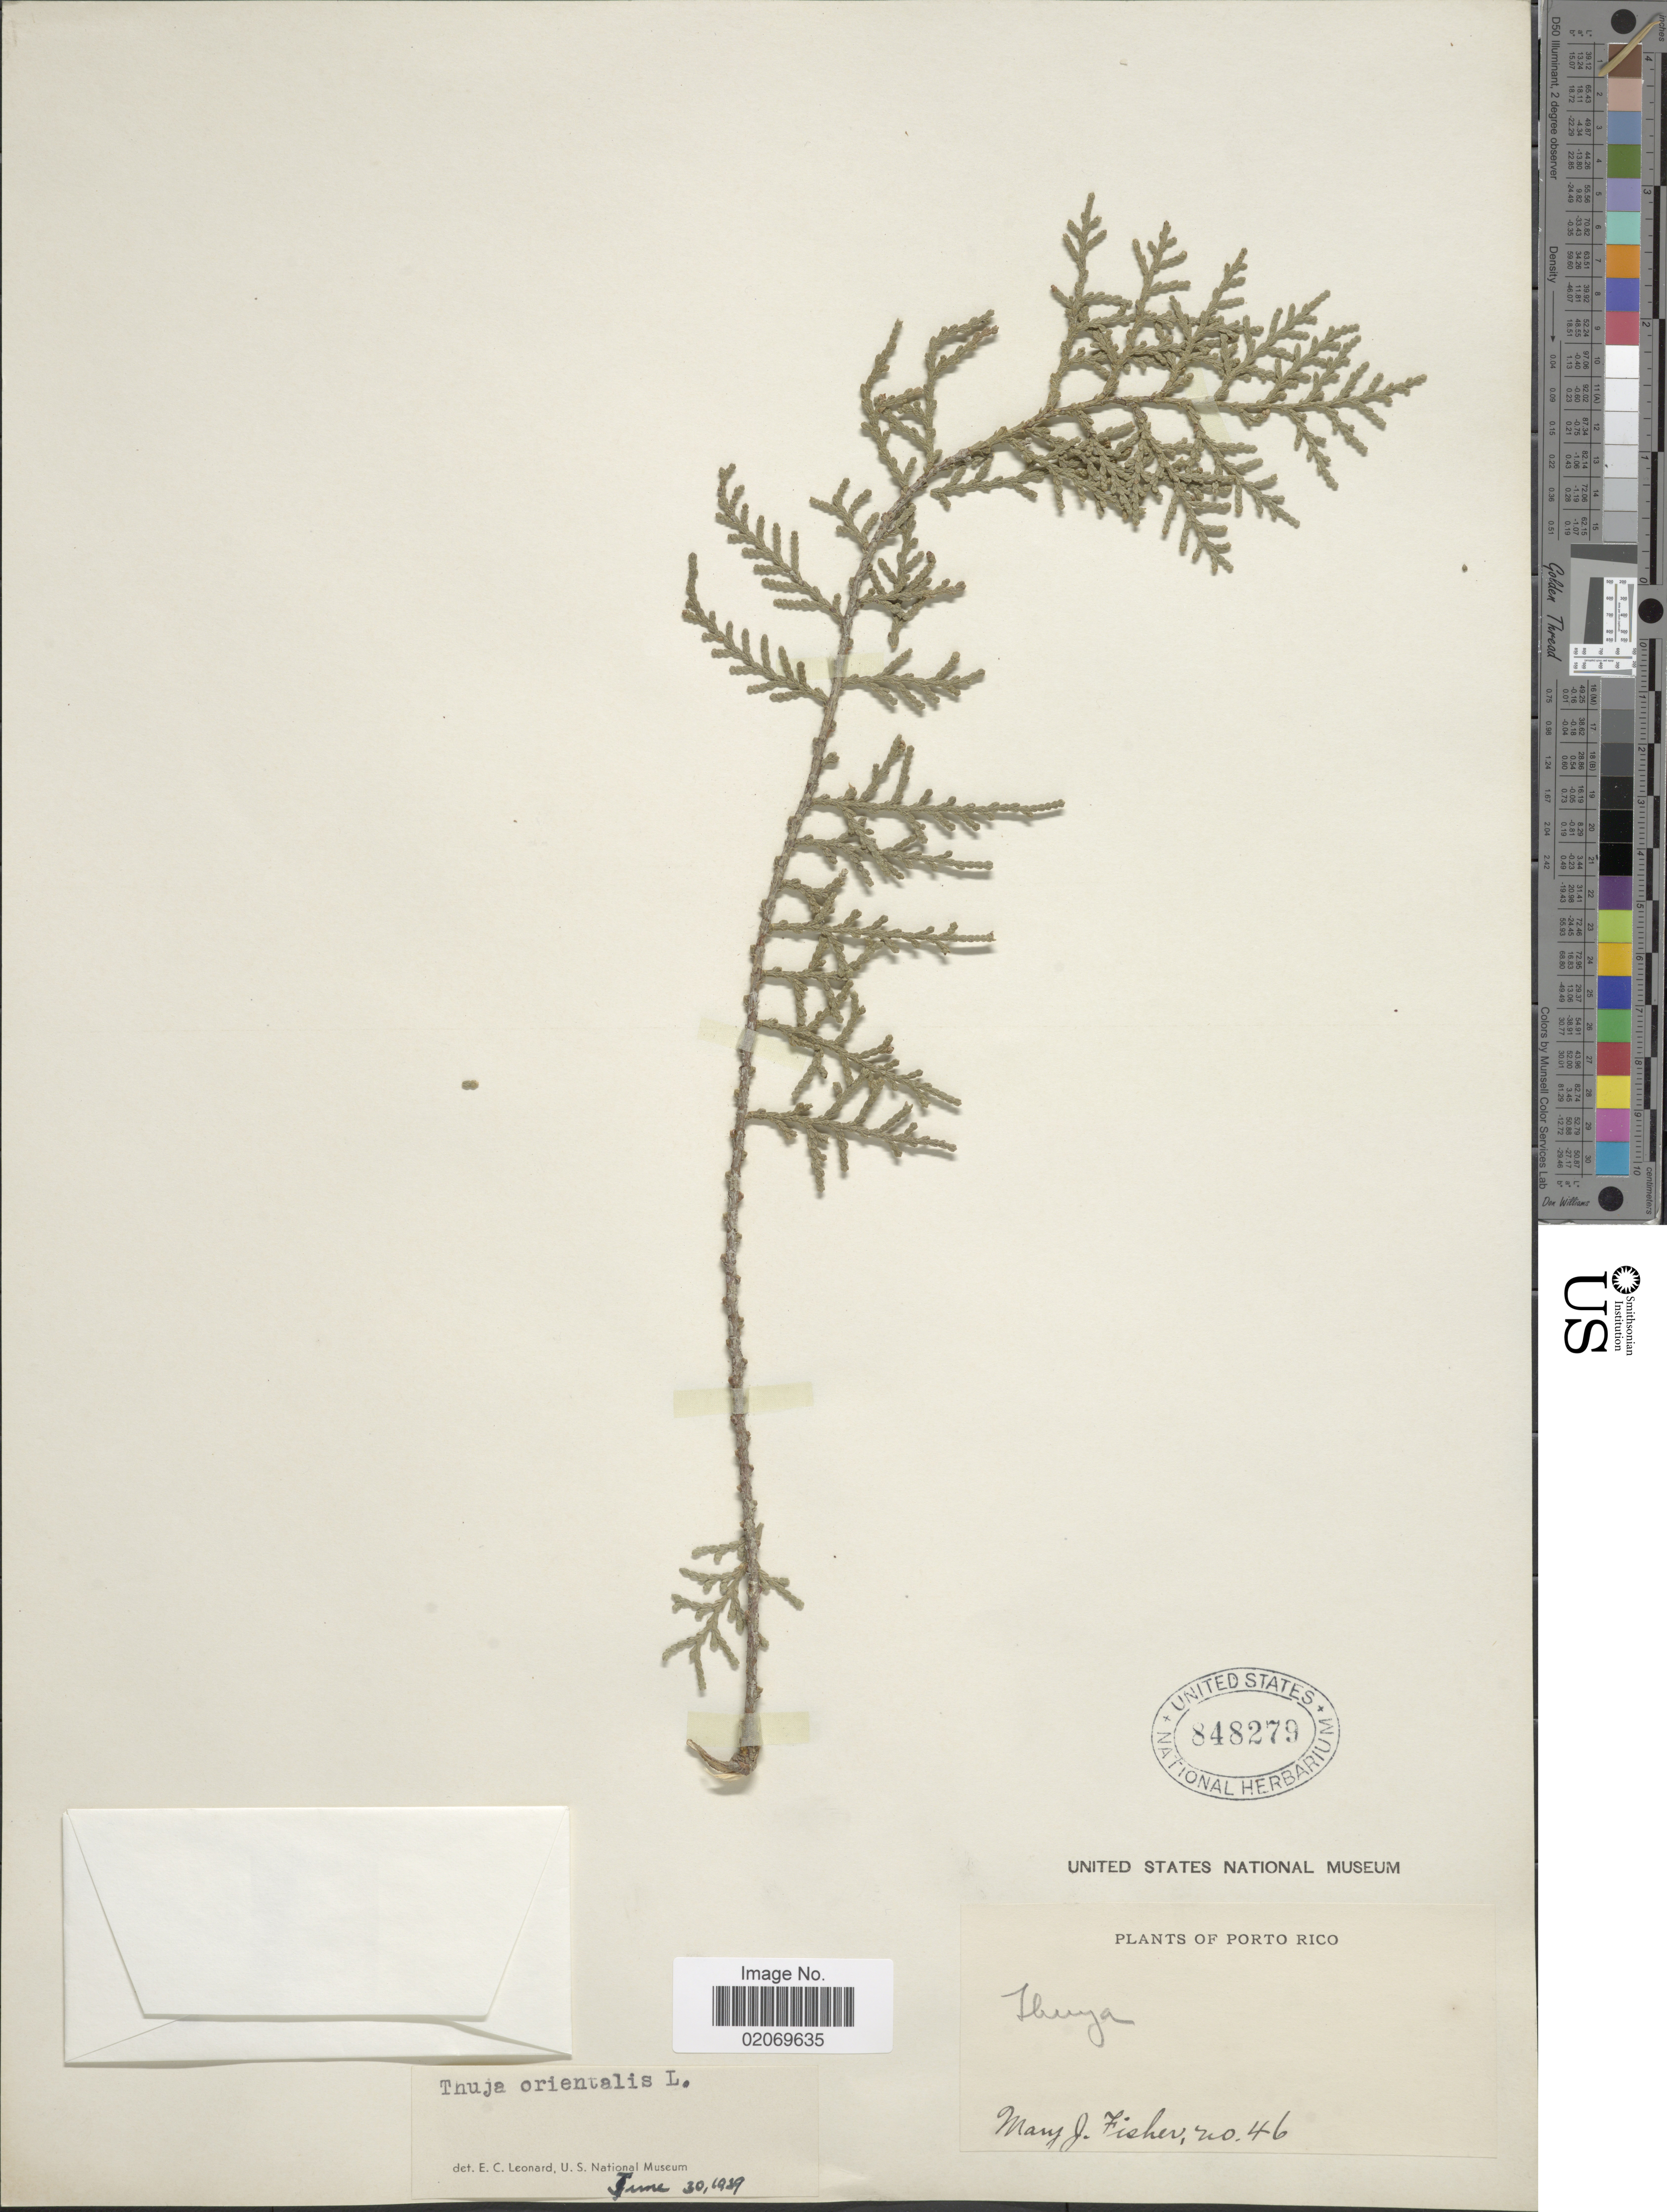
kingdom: Plantae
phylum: Tracheophyta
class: Pinopsida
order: Pinales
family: Cupressaceae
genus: Thuja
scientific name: Thuja orientalis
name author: L.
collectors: M. J. Fisher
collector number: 46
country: Puerto Rico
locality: Porto Rico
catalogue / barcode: US 848279